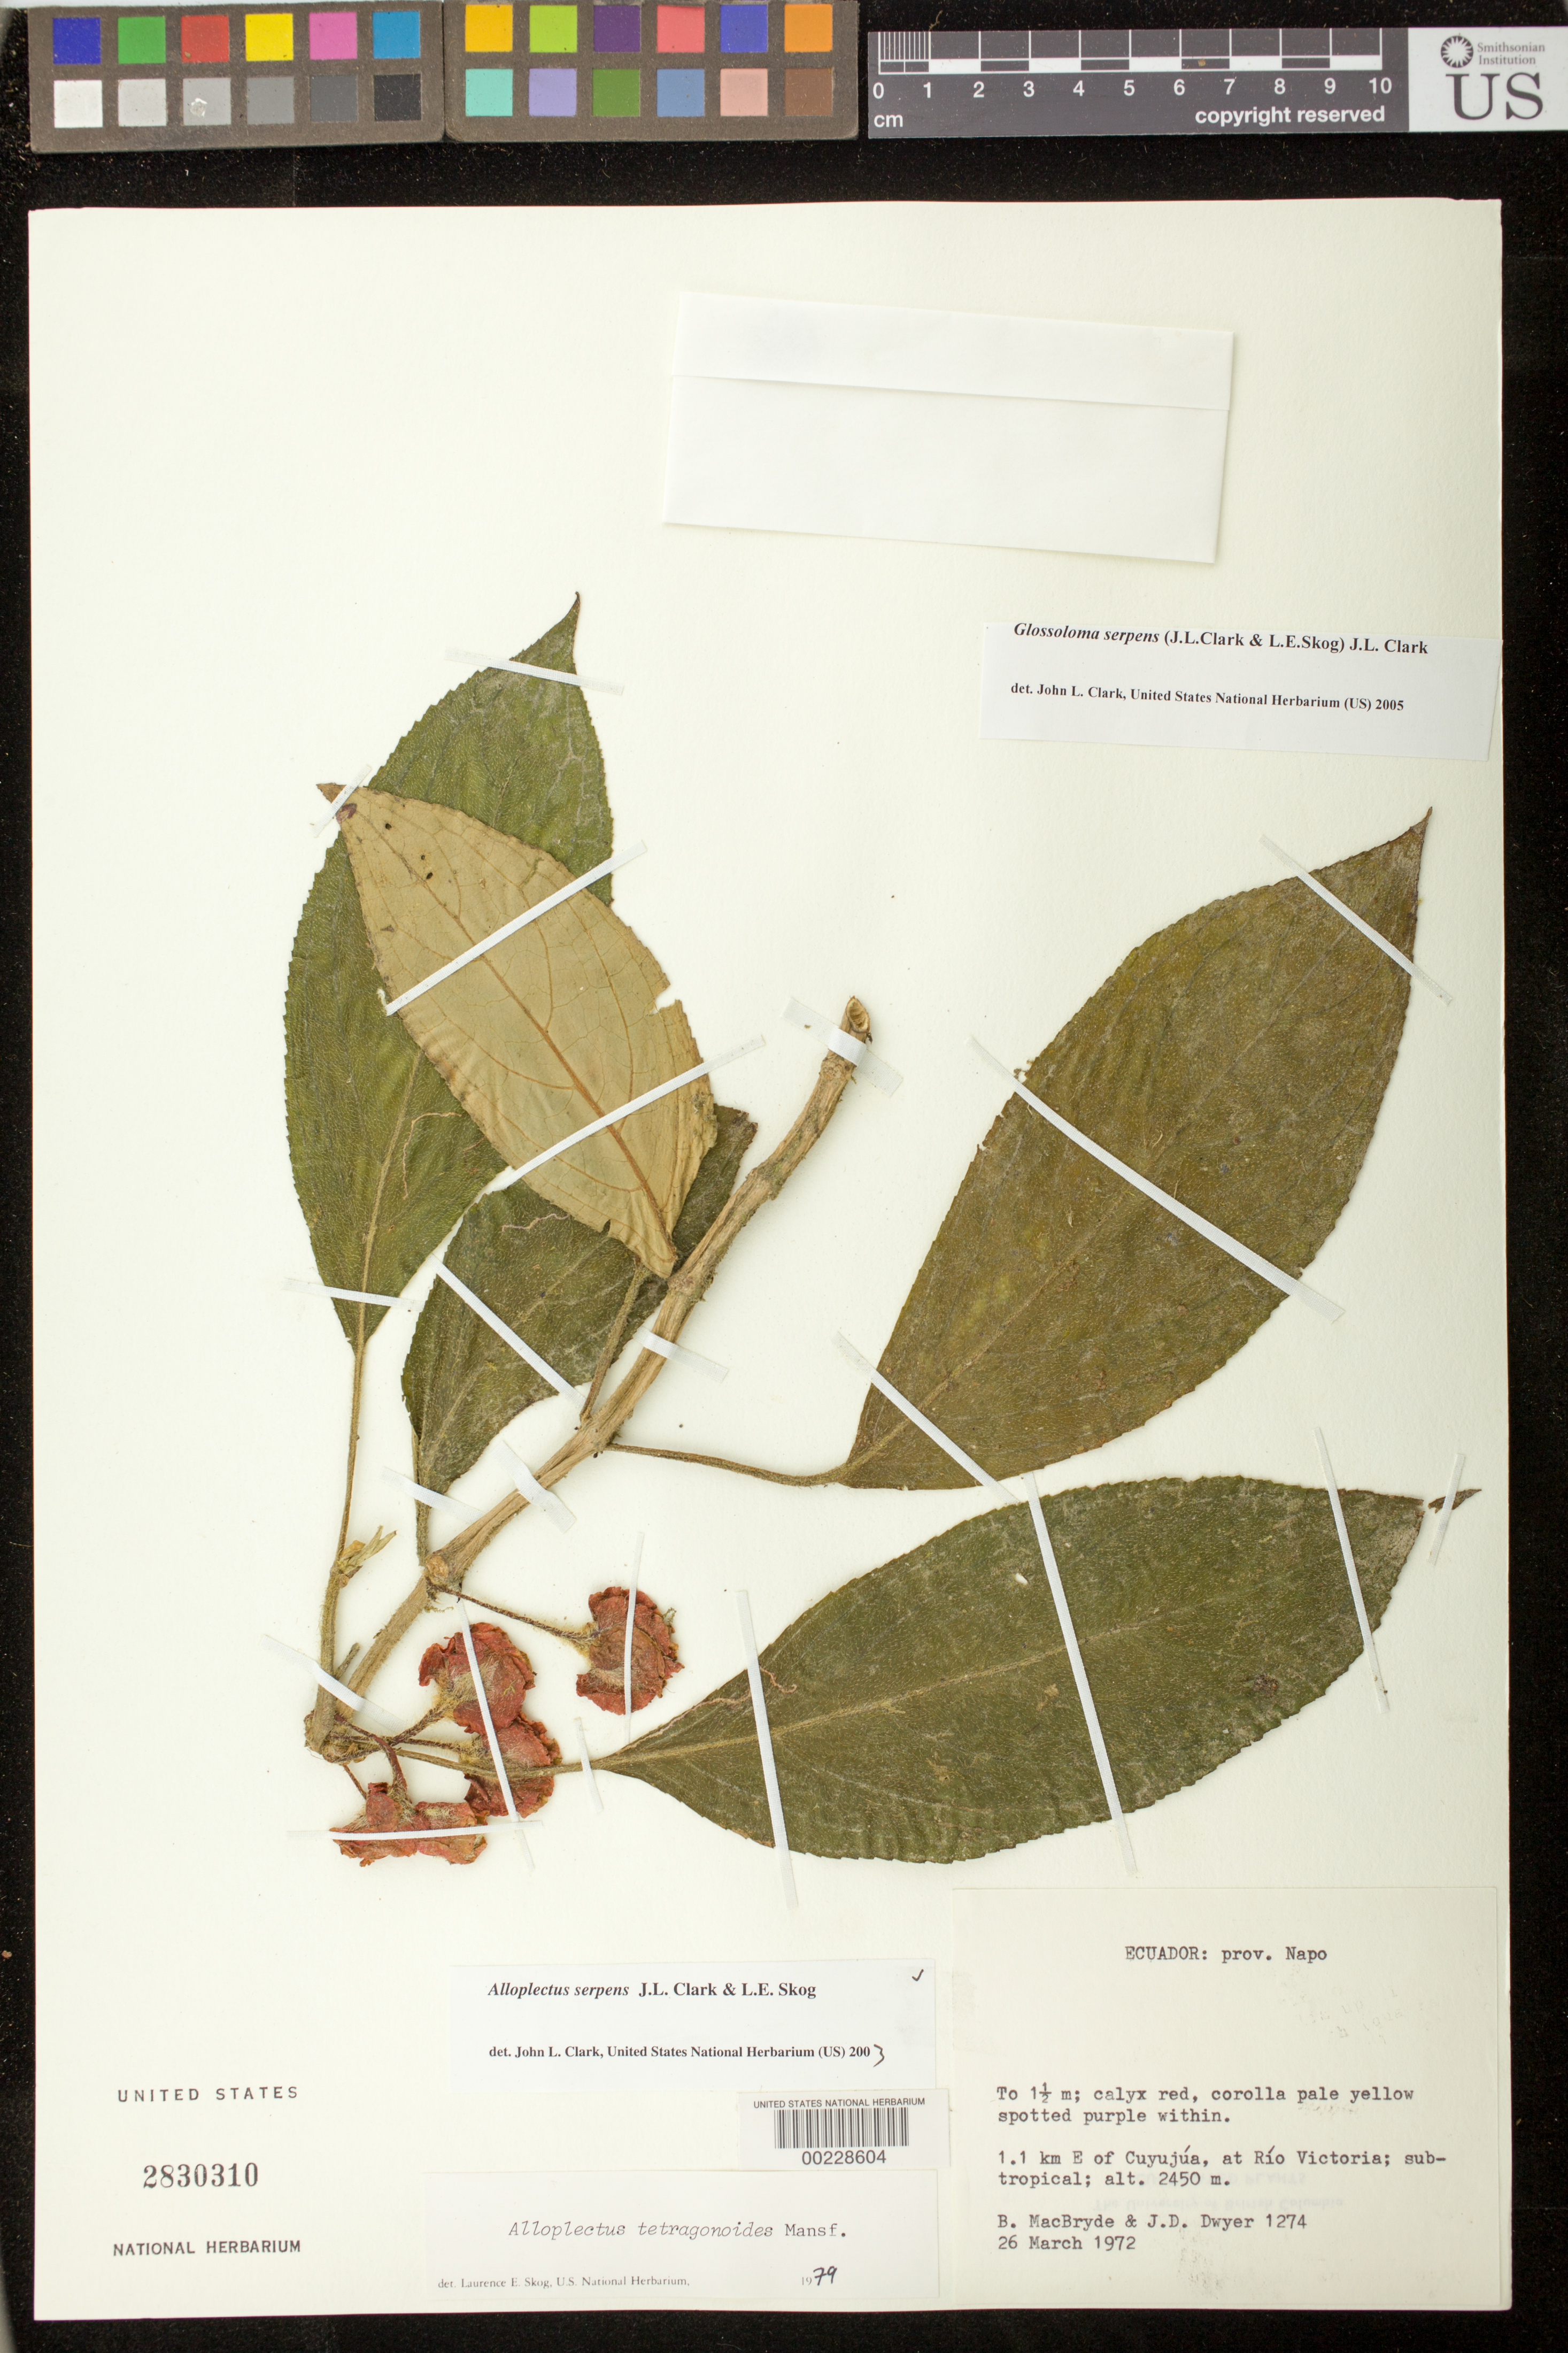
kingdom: Plantae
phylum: Tracheophyta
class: Magnoliopsida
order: Lamiales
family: Gesneriaceae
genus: Glossoloma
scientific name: Glossoloma serpens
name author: (J.L. Clark & L.E. Skog) J.L. Clark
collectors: B. MacBryde & J. D. Dwyer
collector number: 1274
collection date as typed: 26 Mar 1972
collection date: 1972-03-26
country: Ecuador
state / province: Napo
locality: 1.1 km E of Cuyujúa, at Río Victoria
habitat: Subtropical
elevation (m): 2450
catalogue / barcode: US 2830310